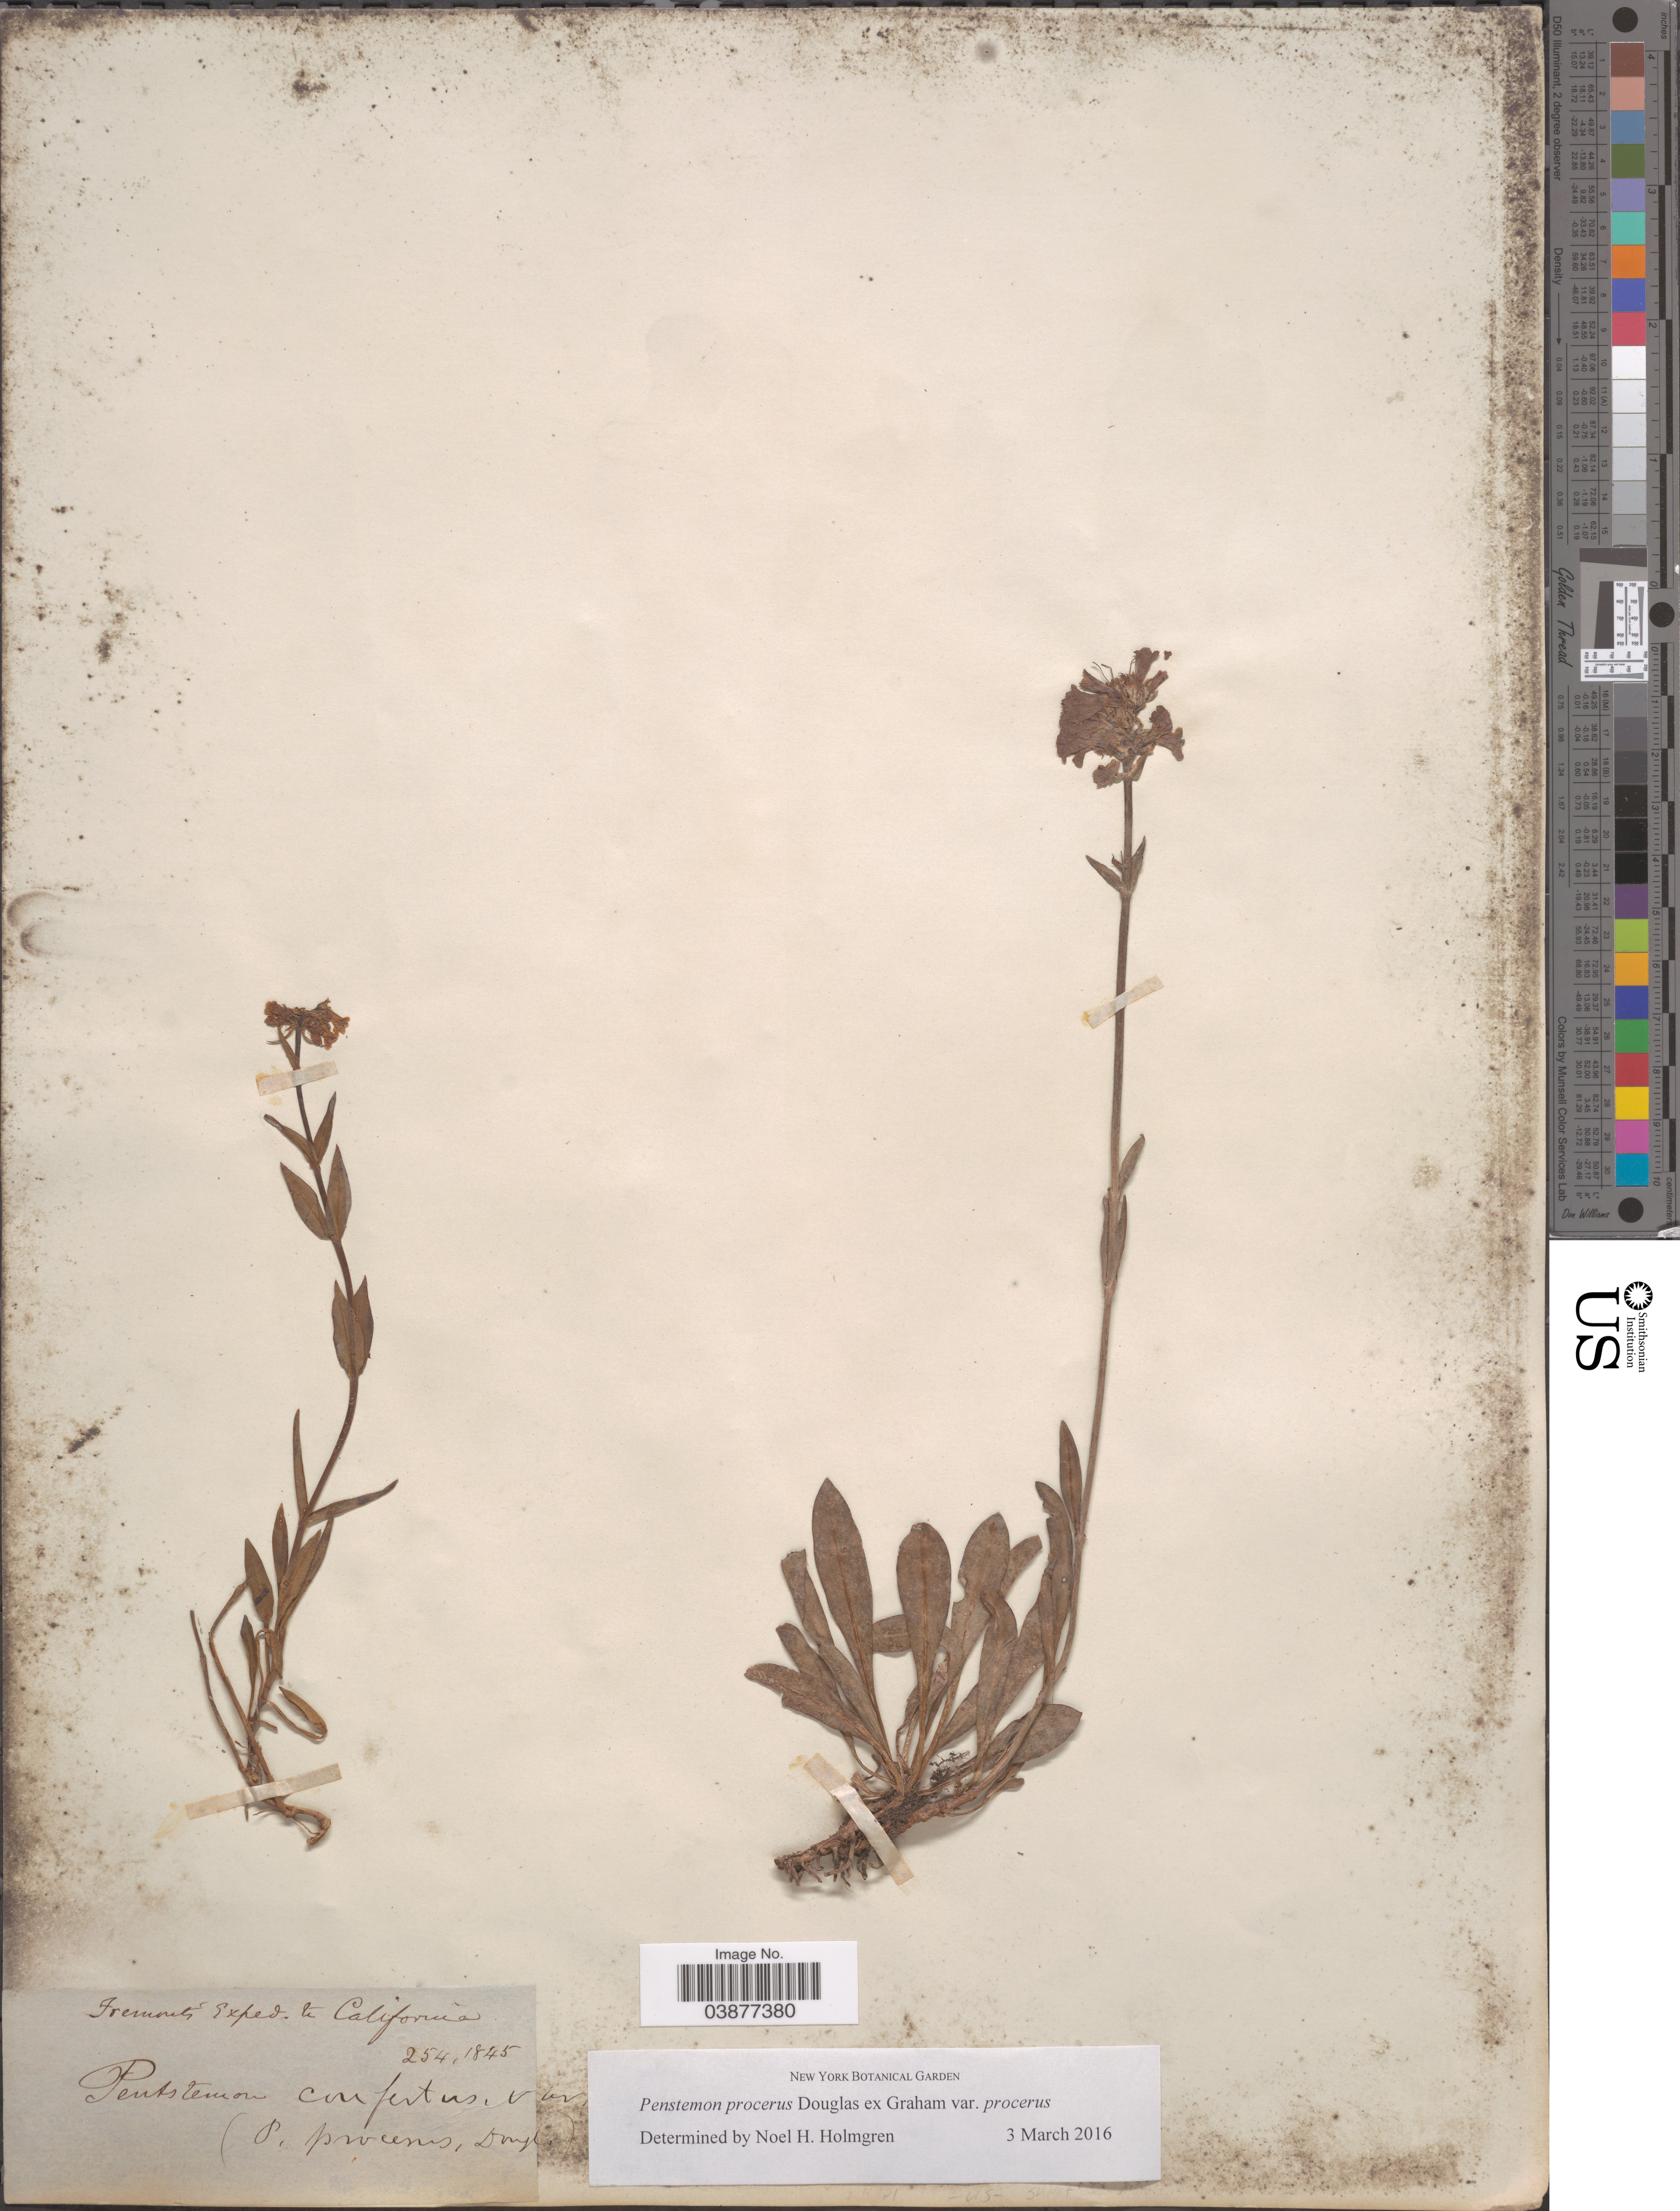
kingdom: Plantae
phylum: Tracheophyta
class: Magnoliopsida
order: Lamiales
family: Plantaginaceae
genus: Penstemon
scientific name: Penstemon procerus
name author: Douglas ex Graham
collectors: Fremont Exped.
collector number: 254?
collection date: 1845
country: United States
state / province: California